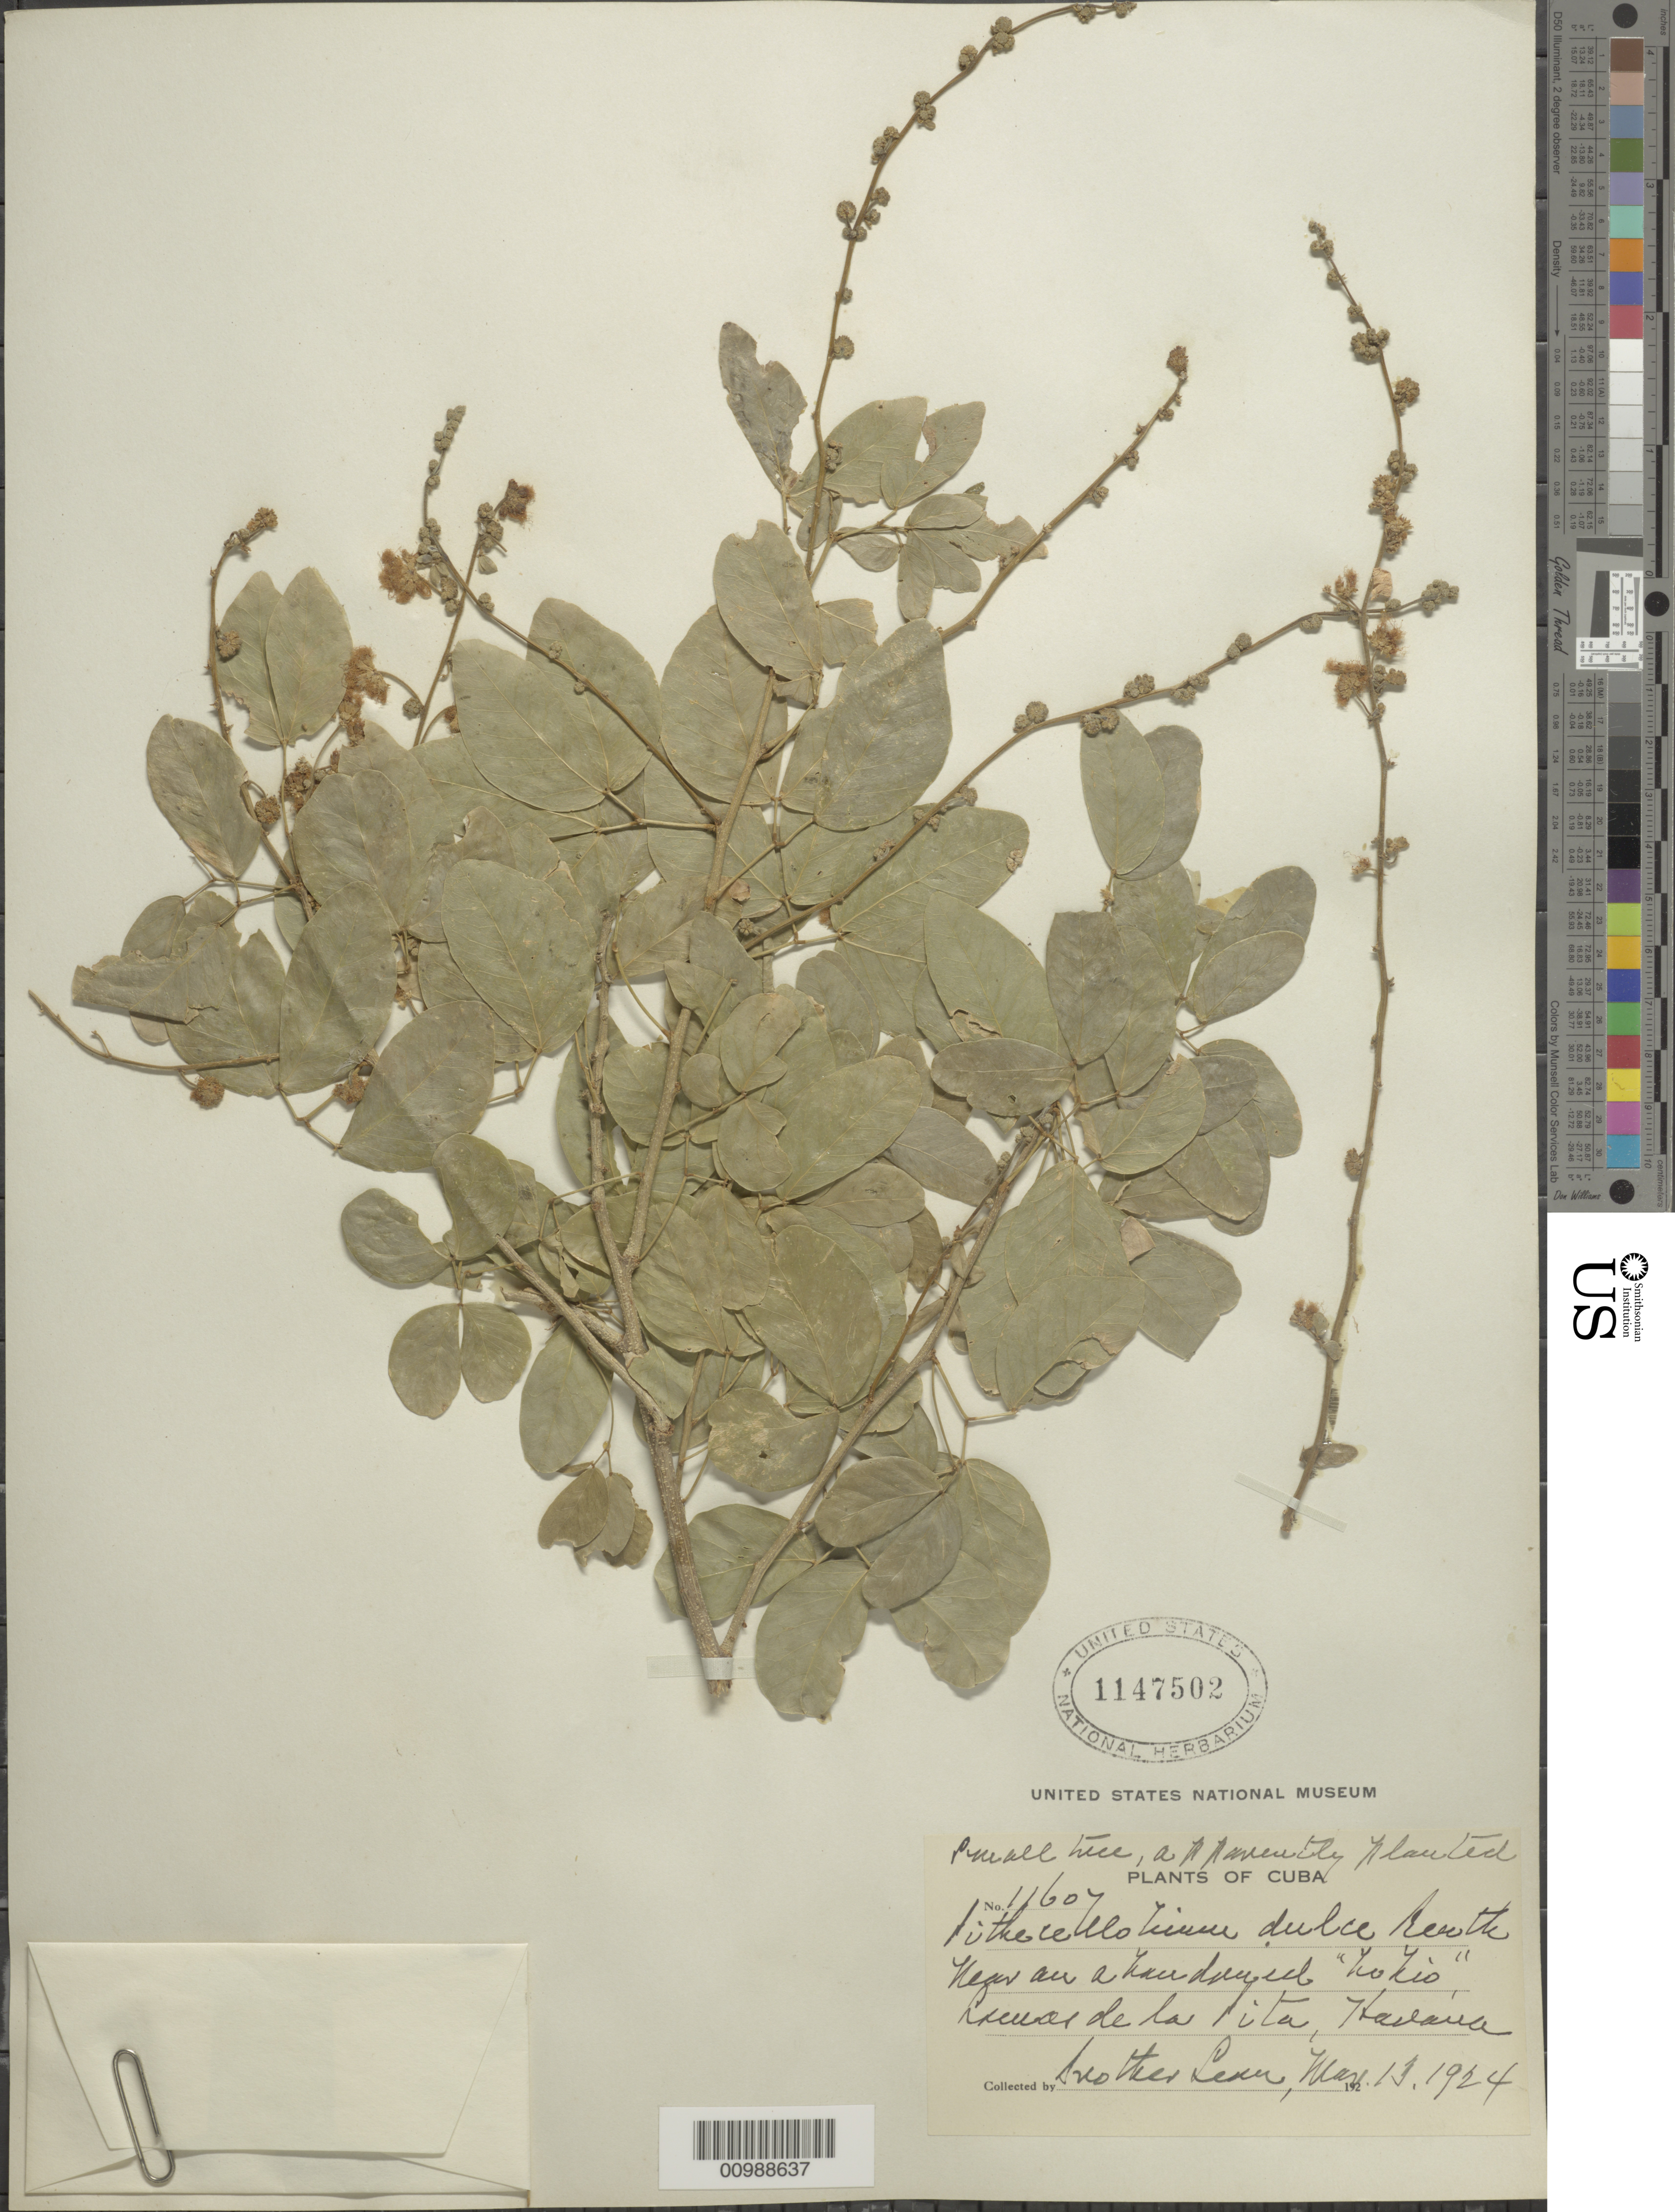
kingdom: Plantae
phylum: Tracheophyta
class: Magnoliopsida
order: Fabales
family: Fabaceae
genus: Pithecellobium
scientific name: Pithecellobium dulce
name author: (Roxb.) Benth.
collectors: Bro. León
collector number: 11607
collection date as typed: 13 May 1924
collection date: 1924-05-13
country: Cuba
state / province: La Habana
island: Cuba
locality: Near an abandoned "Lo Lio," Lomas de la Pita, Havana.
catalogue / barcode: US 1147502